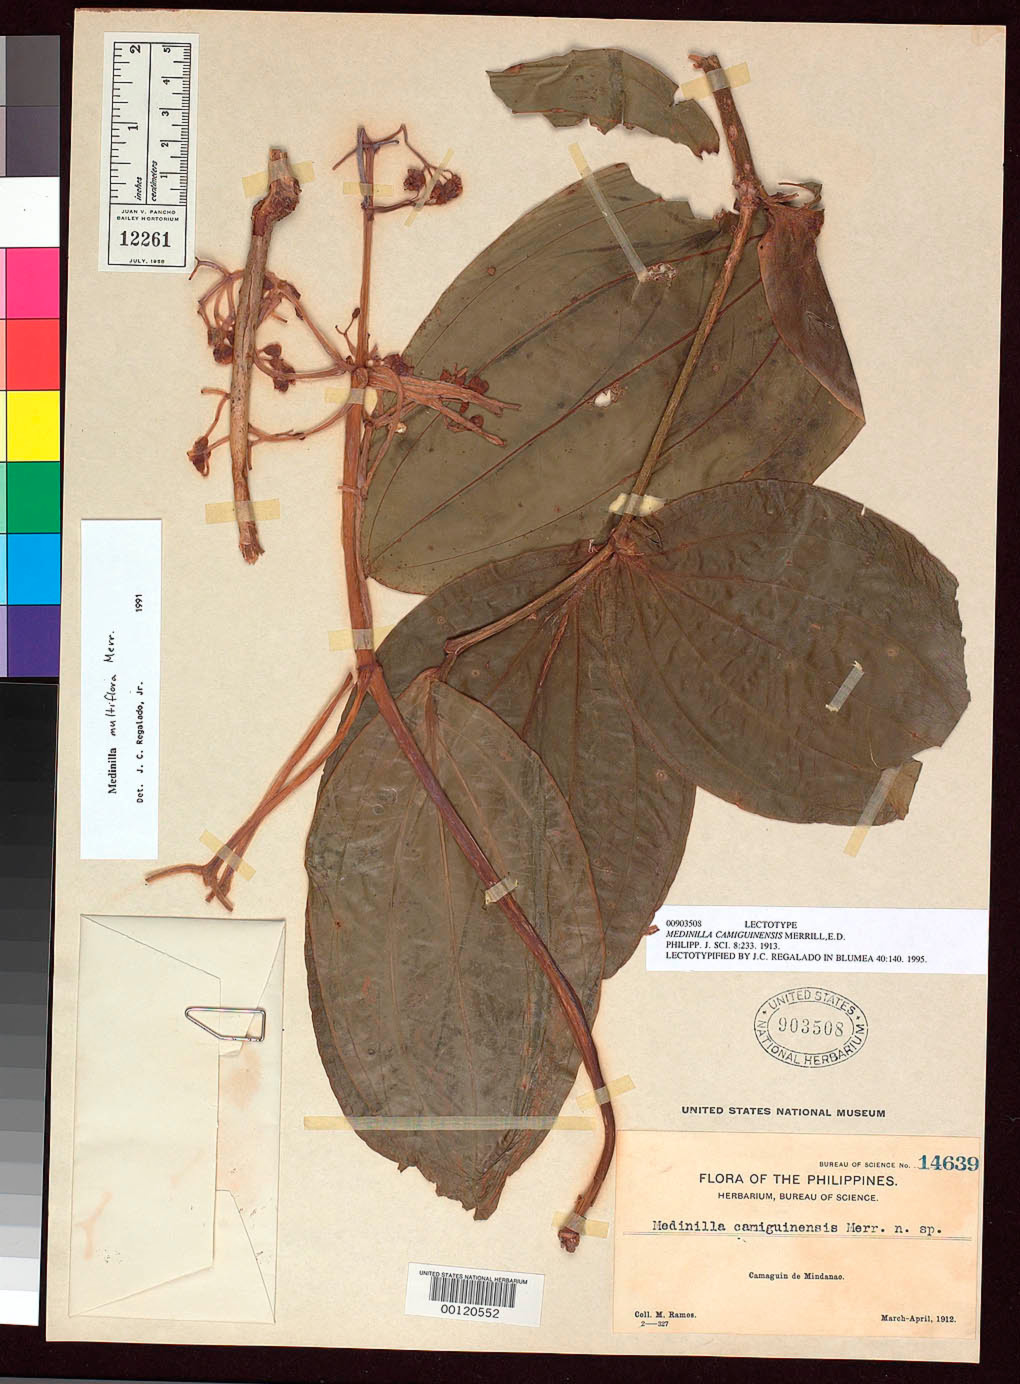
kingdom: Plantae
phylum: Tracheophyta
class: Magnoliopsida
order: Myrtales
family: Melastomataceae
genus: Medinilla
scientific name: Medinilla camiguinensis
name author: Merr.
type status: Lectotype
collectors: M. Ramos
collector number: Bur. Sci. 14639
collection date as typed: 29 Mar 1912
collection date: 1912-03-29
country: Philippines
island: Camiguin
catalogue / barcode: US 903508